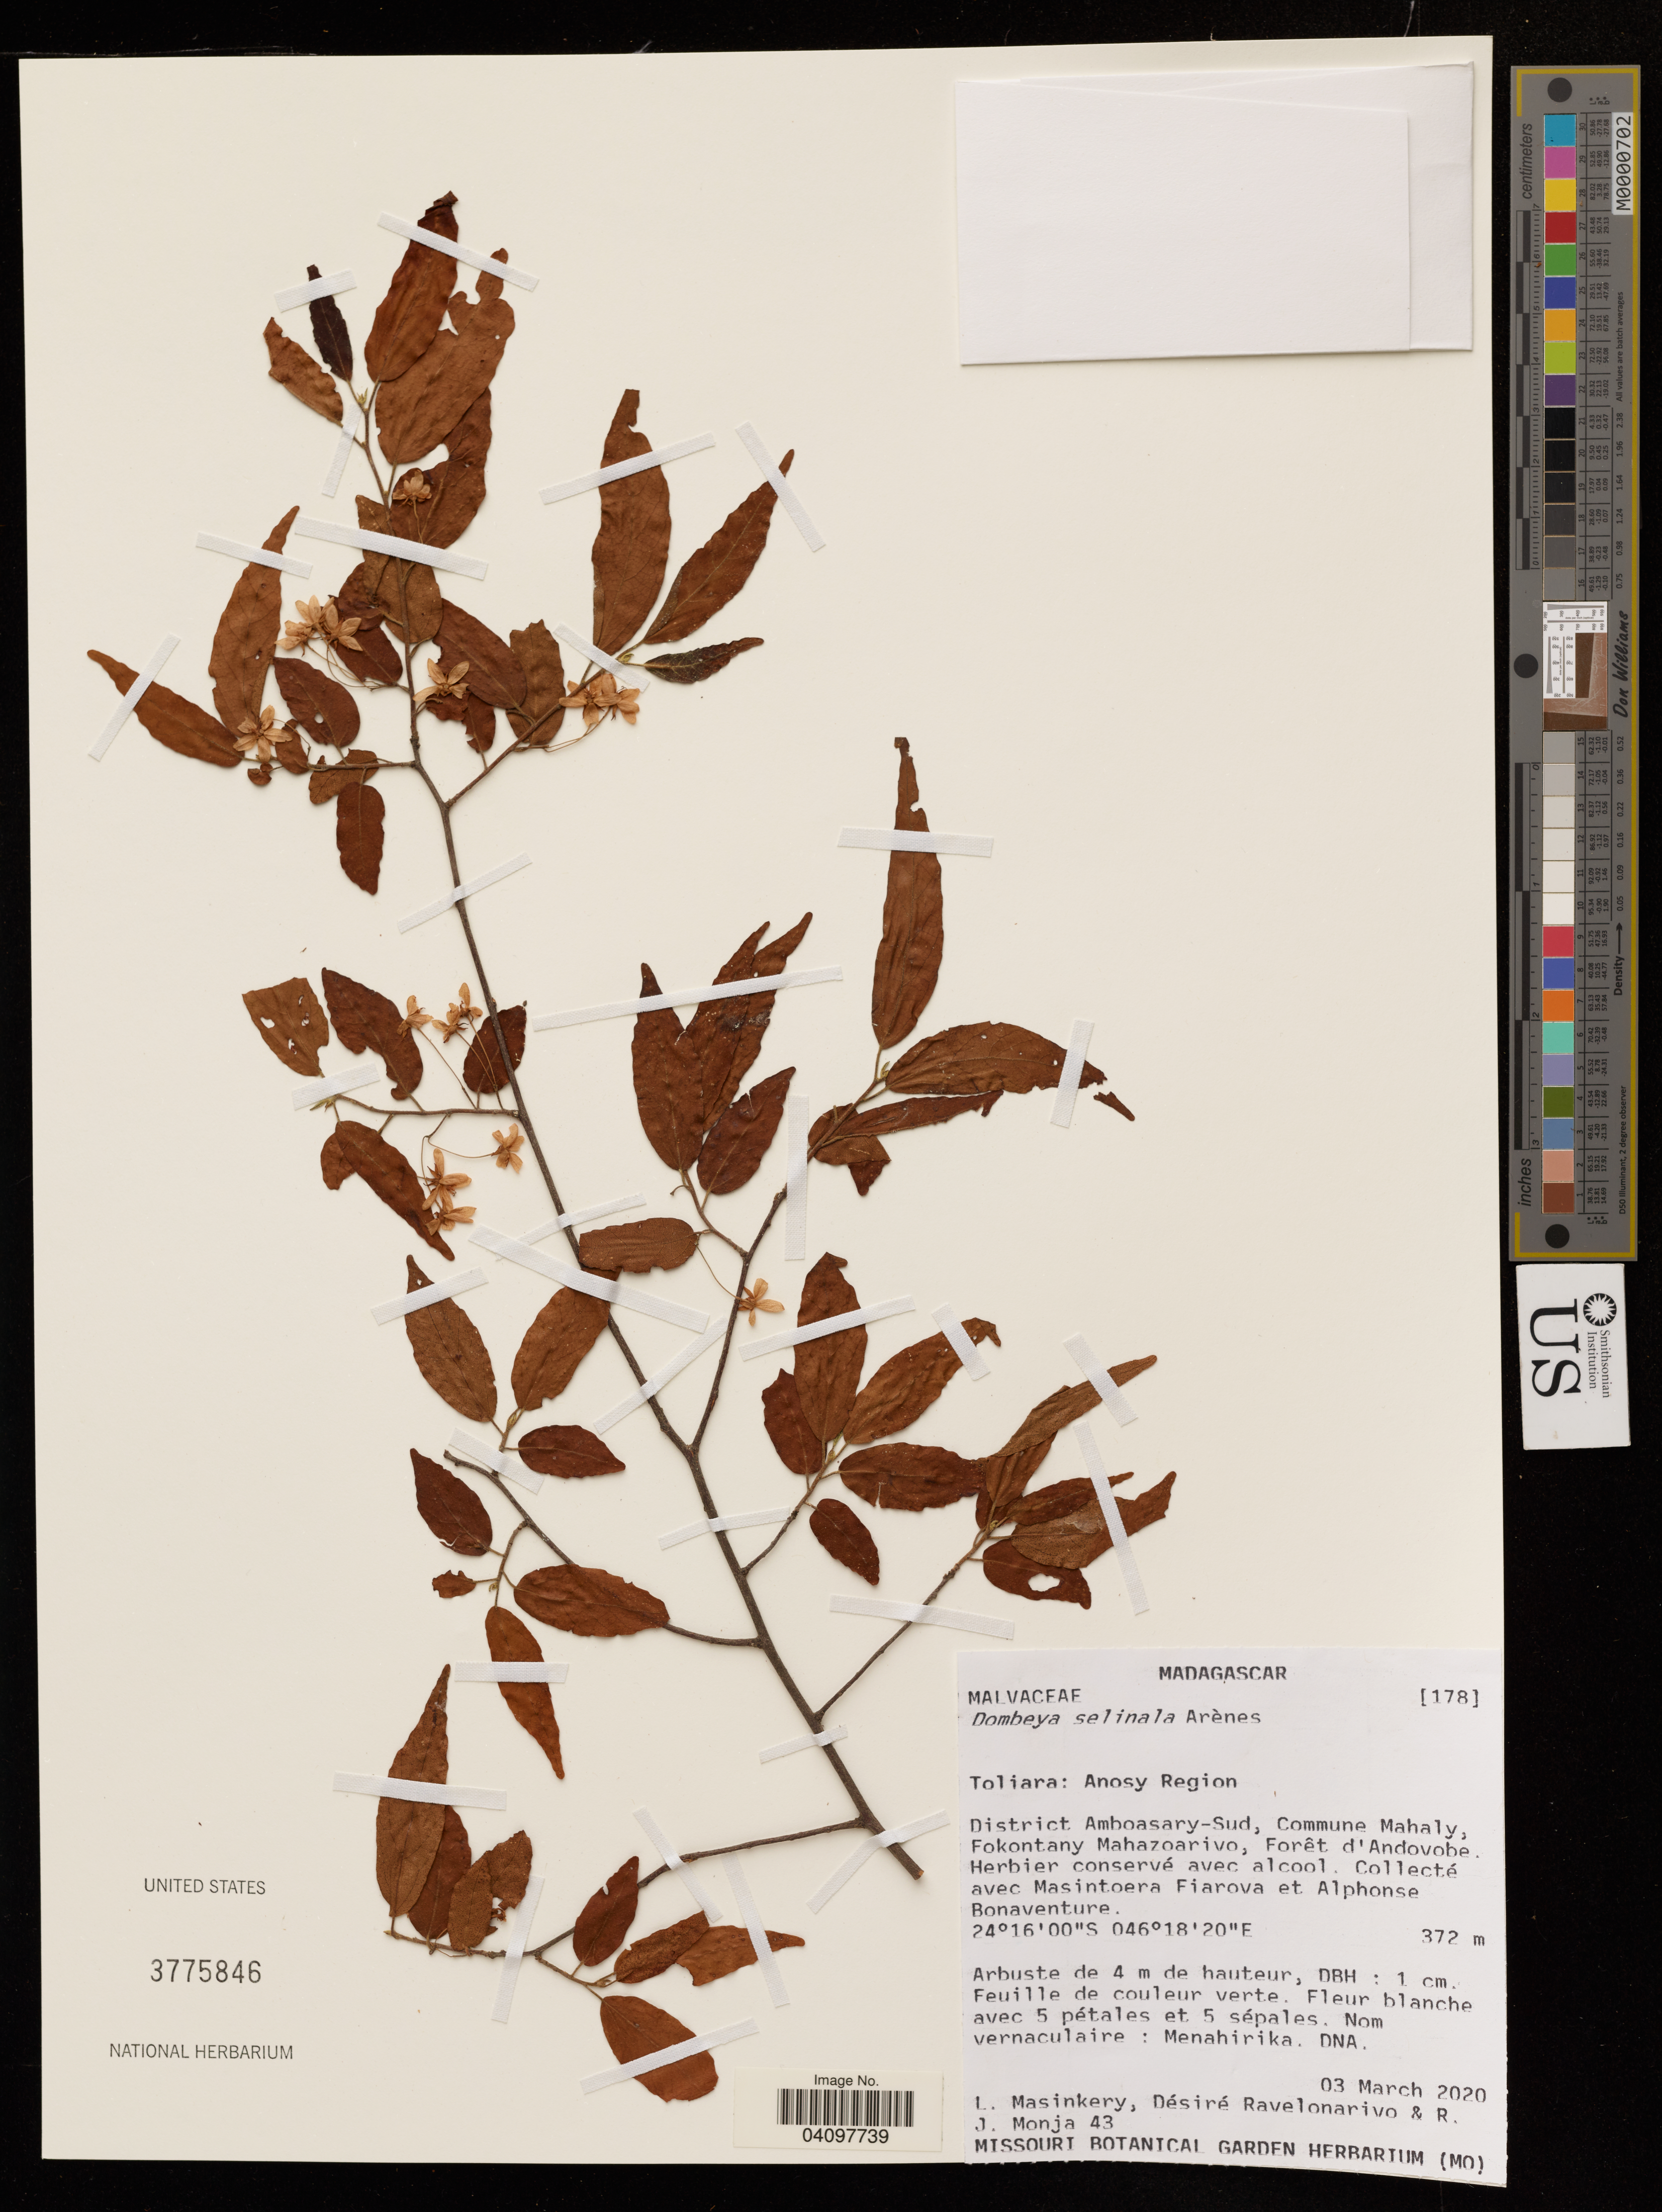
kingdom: Plantae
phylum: Tracheophyta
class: Magnoliopsida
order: Malvales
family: Malvaceae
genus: Dombeya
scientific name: Dombeya selinala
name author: Arènes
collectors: L. Masinkery, D. Ravelonarivo & R. Monja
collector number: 43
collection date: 2020-03-03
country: Madagascar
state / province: Toliara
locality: Anosy Region. District Amboasary-Sud, Commune Mahaly, Fokontany Mahazoarivo, Forêt d'Andovobe.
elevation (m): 372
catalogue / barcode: US 3775846